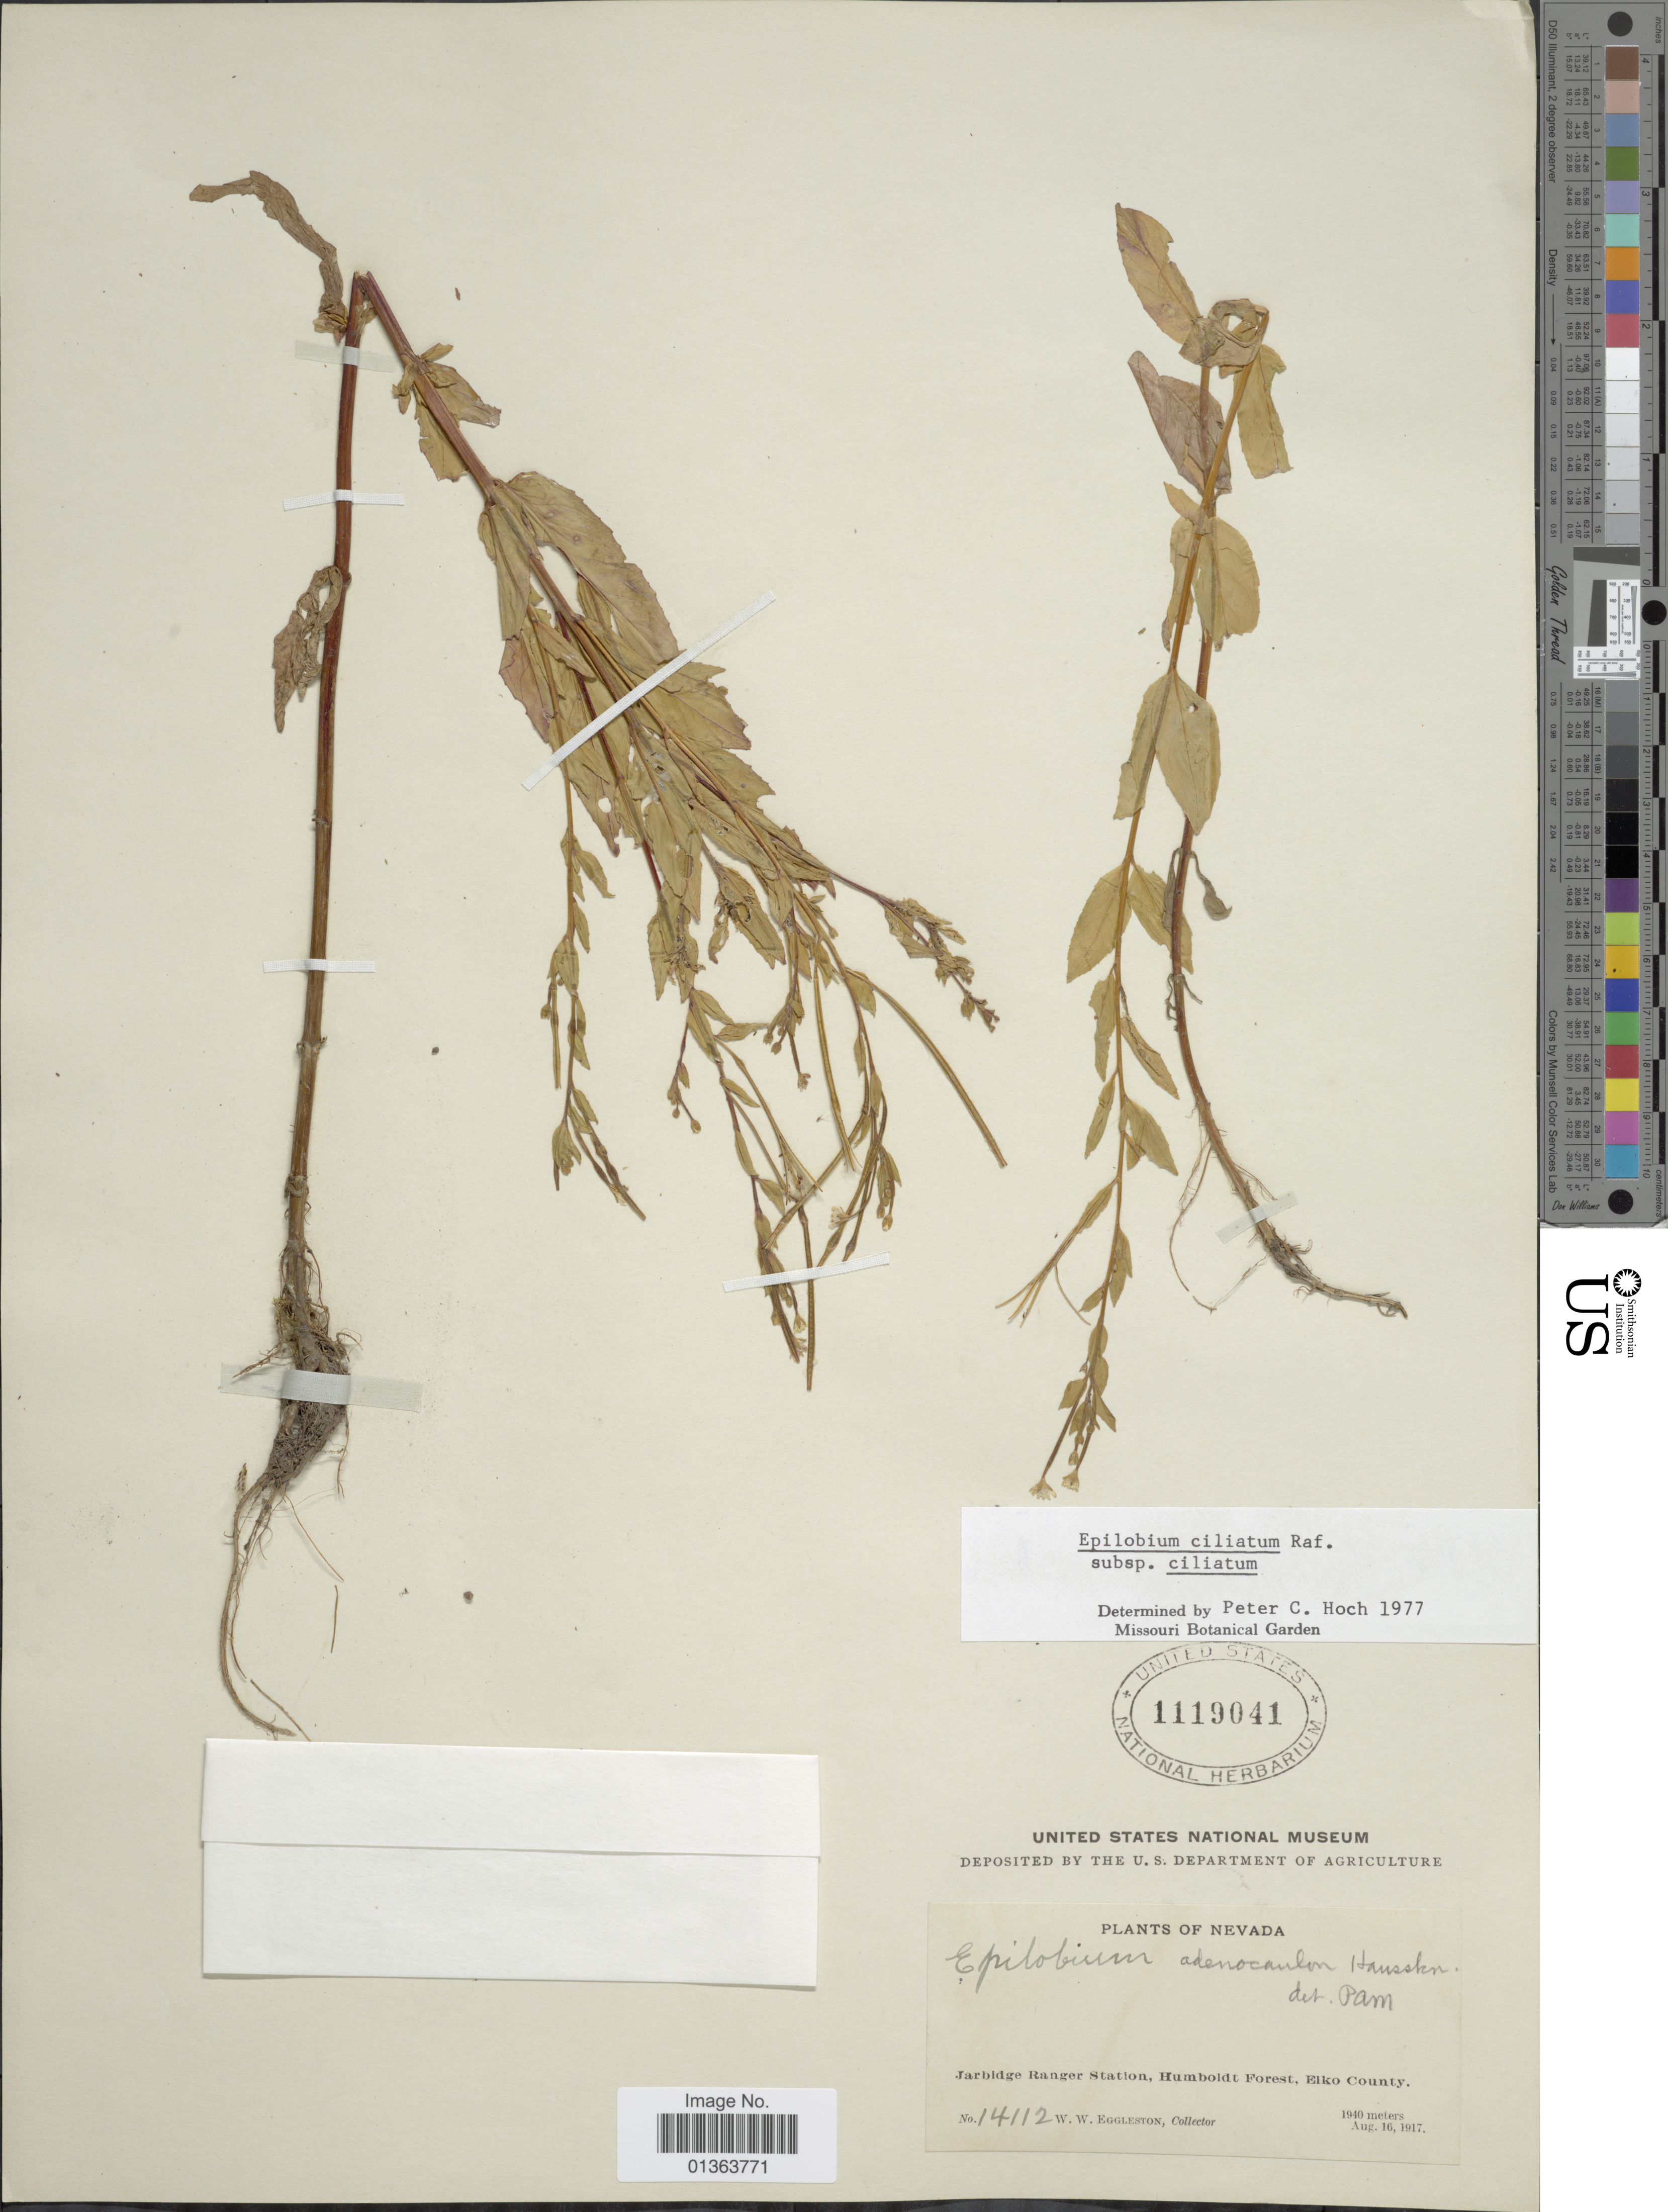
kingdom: Plantae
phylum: Tracheophyta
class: Magnoliopsida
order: Myrtales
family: Onagraceae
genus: Epilobium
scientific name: Epilobium ciliatum subsp. ciliatum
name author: Raf.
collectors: W. W. Eggleston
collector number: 14112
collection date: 1917-08-16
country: United States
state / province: Nevada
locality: Jarbidge Ranger Station, Humboldt Forest, Elko County.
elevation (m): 1940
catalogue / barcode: US 1119041